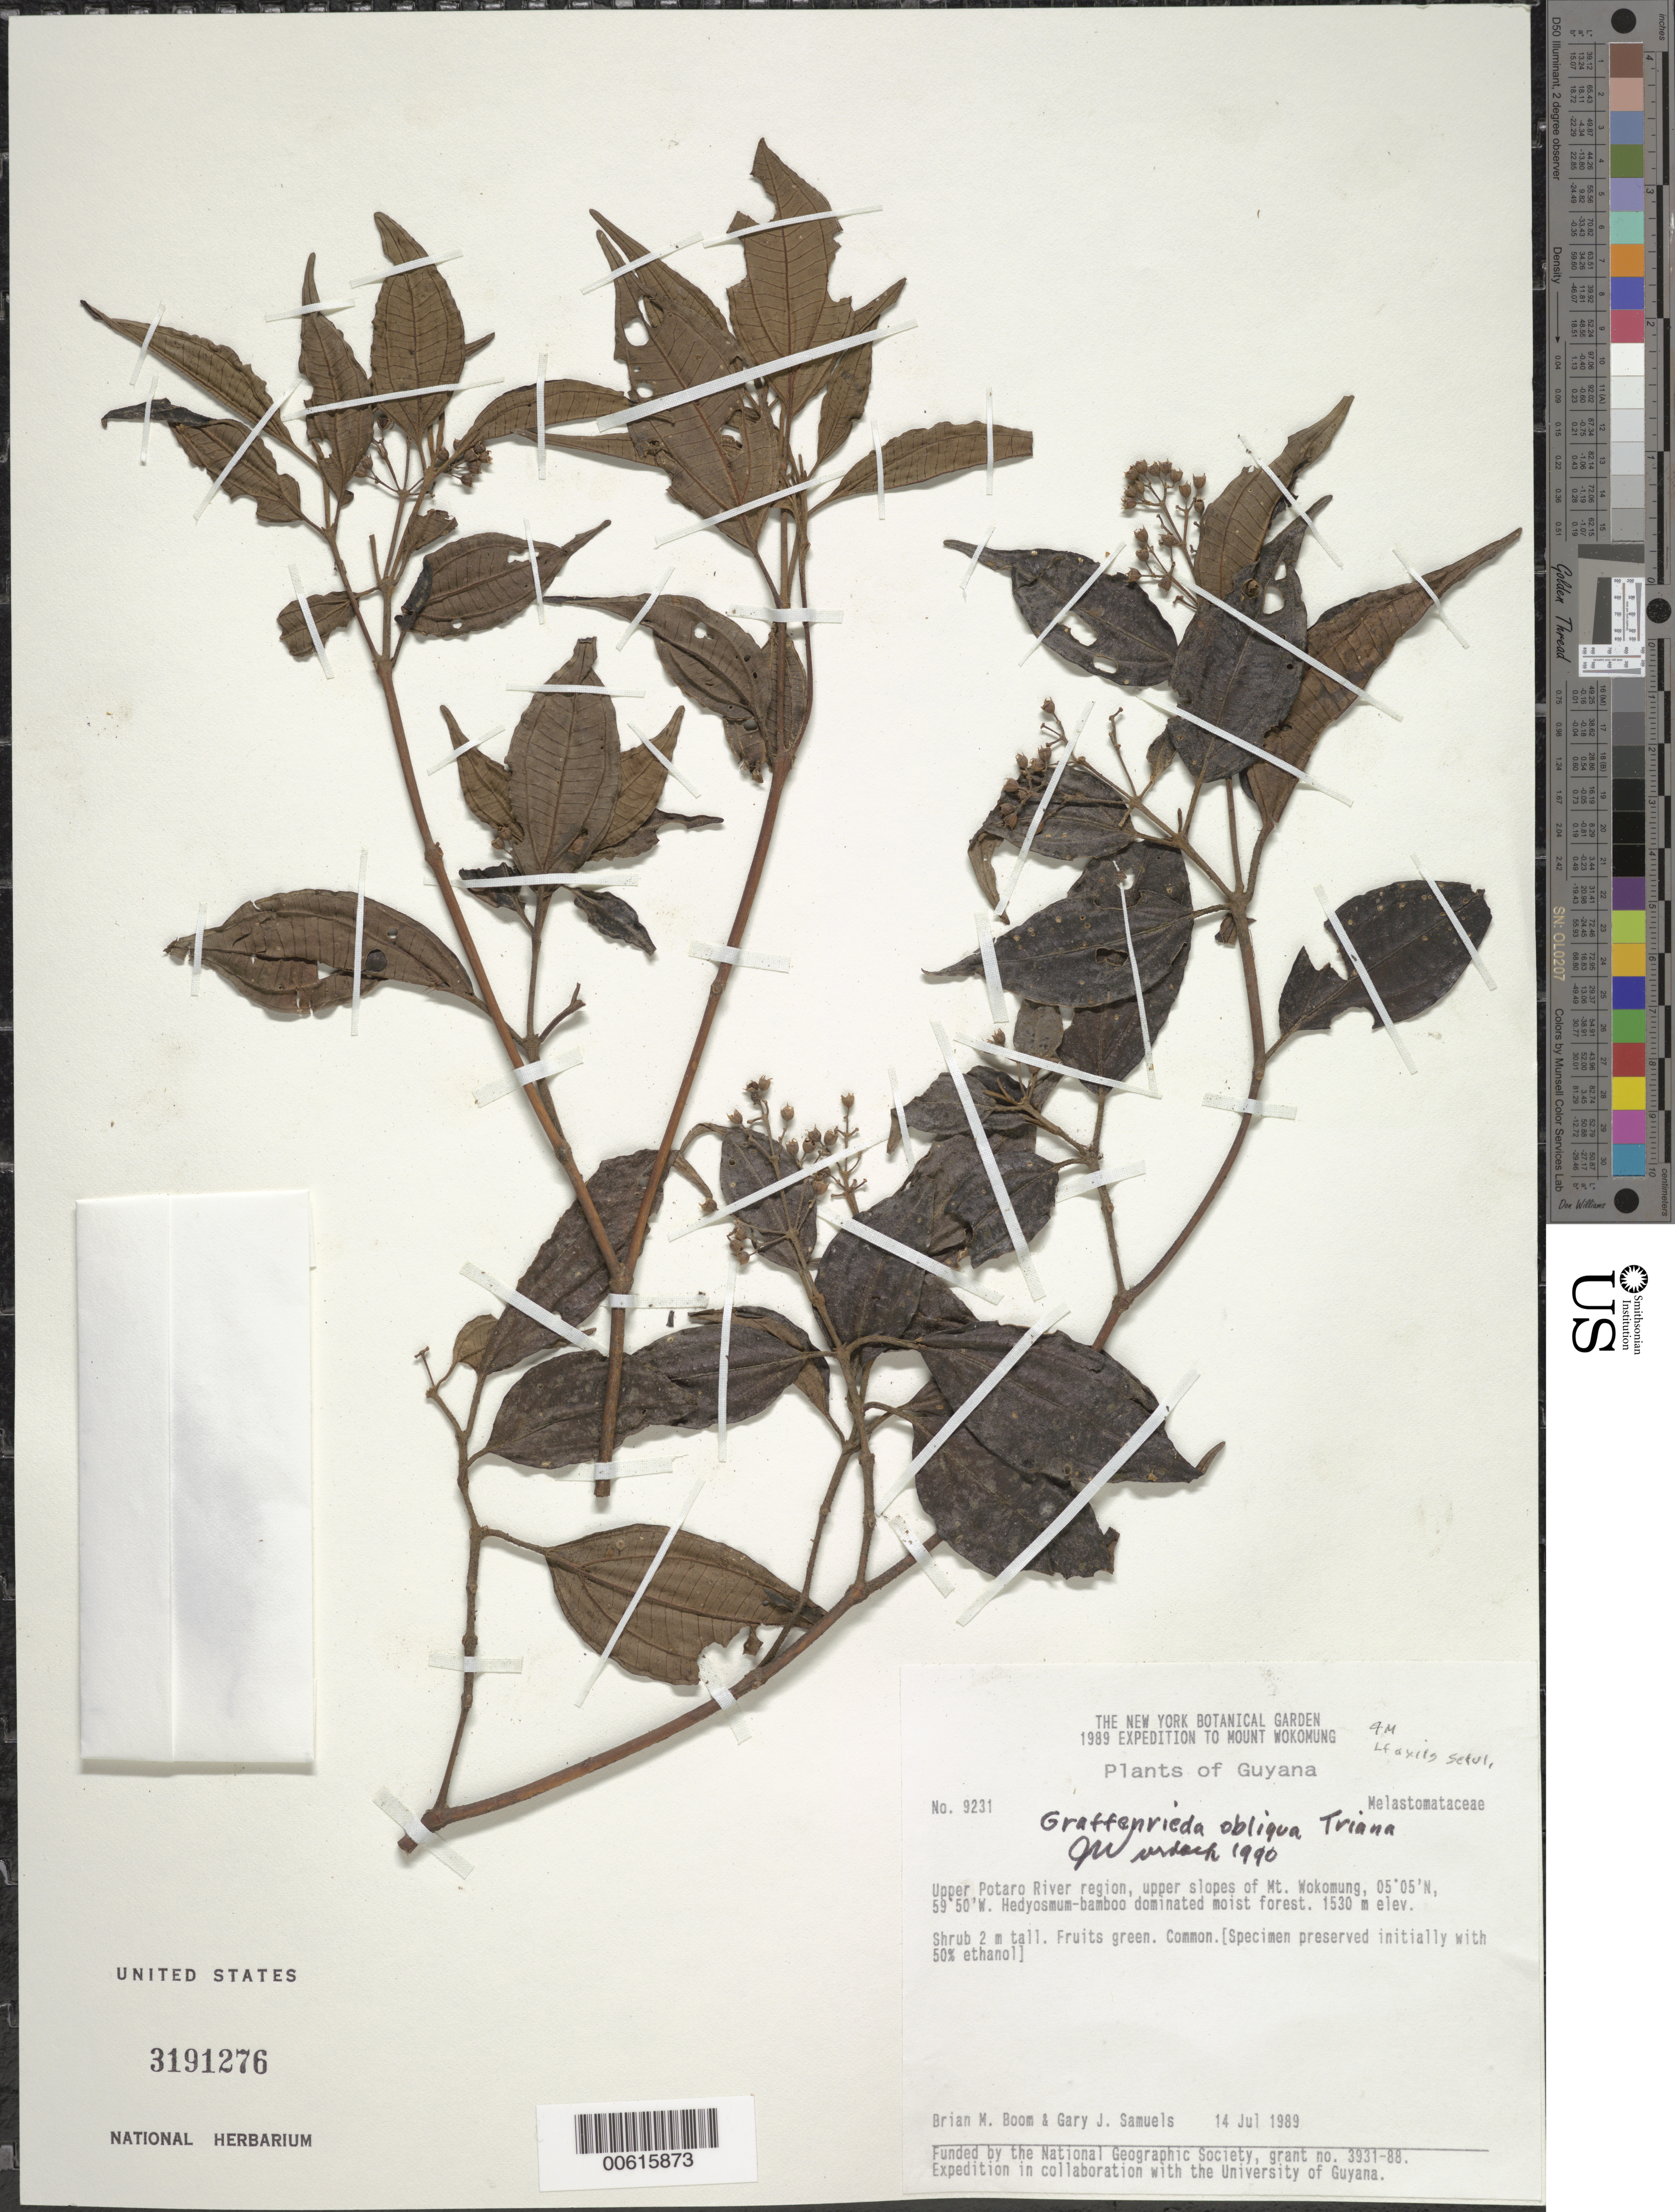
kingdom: Plantae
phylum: Tracheophyta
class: Magnoliopsida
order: Myrtales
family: Melastomataceae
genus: Graffenrieda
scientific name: Graffenrieda obliqua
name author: Triana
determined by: Wurdack, John J., (US), US (UNITED STATES)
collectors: B. M. Boom & G. Samuels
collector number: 9231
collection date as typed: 14-Jul-89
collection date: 1989-07-14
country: Guyana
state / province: Potaro-Siparuni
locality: Mt. Wokomung, upper slopes, upper Potaro River region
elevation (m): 1530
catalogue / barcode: US 3191276